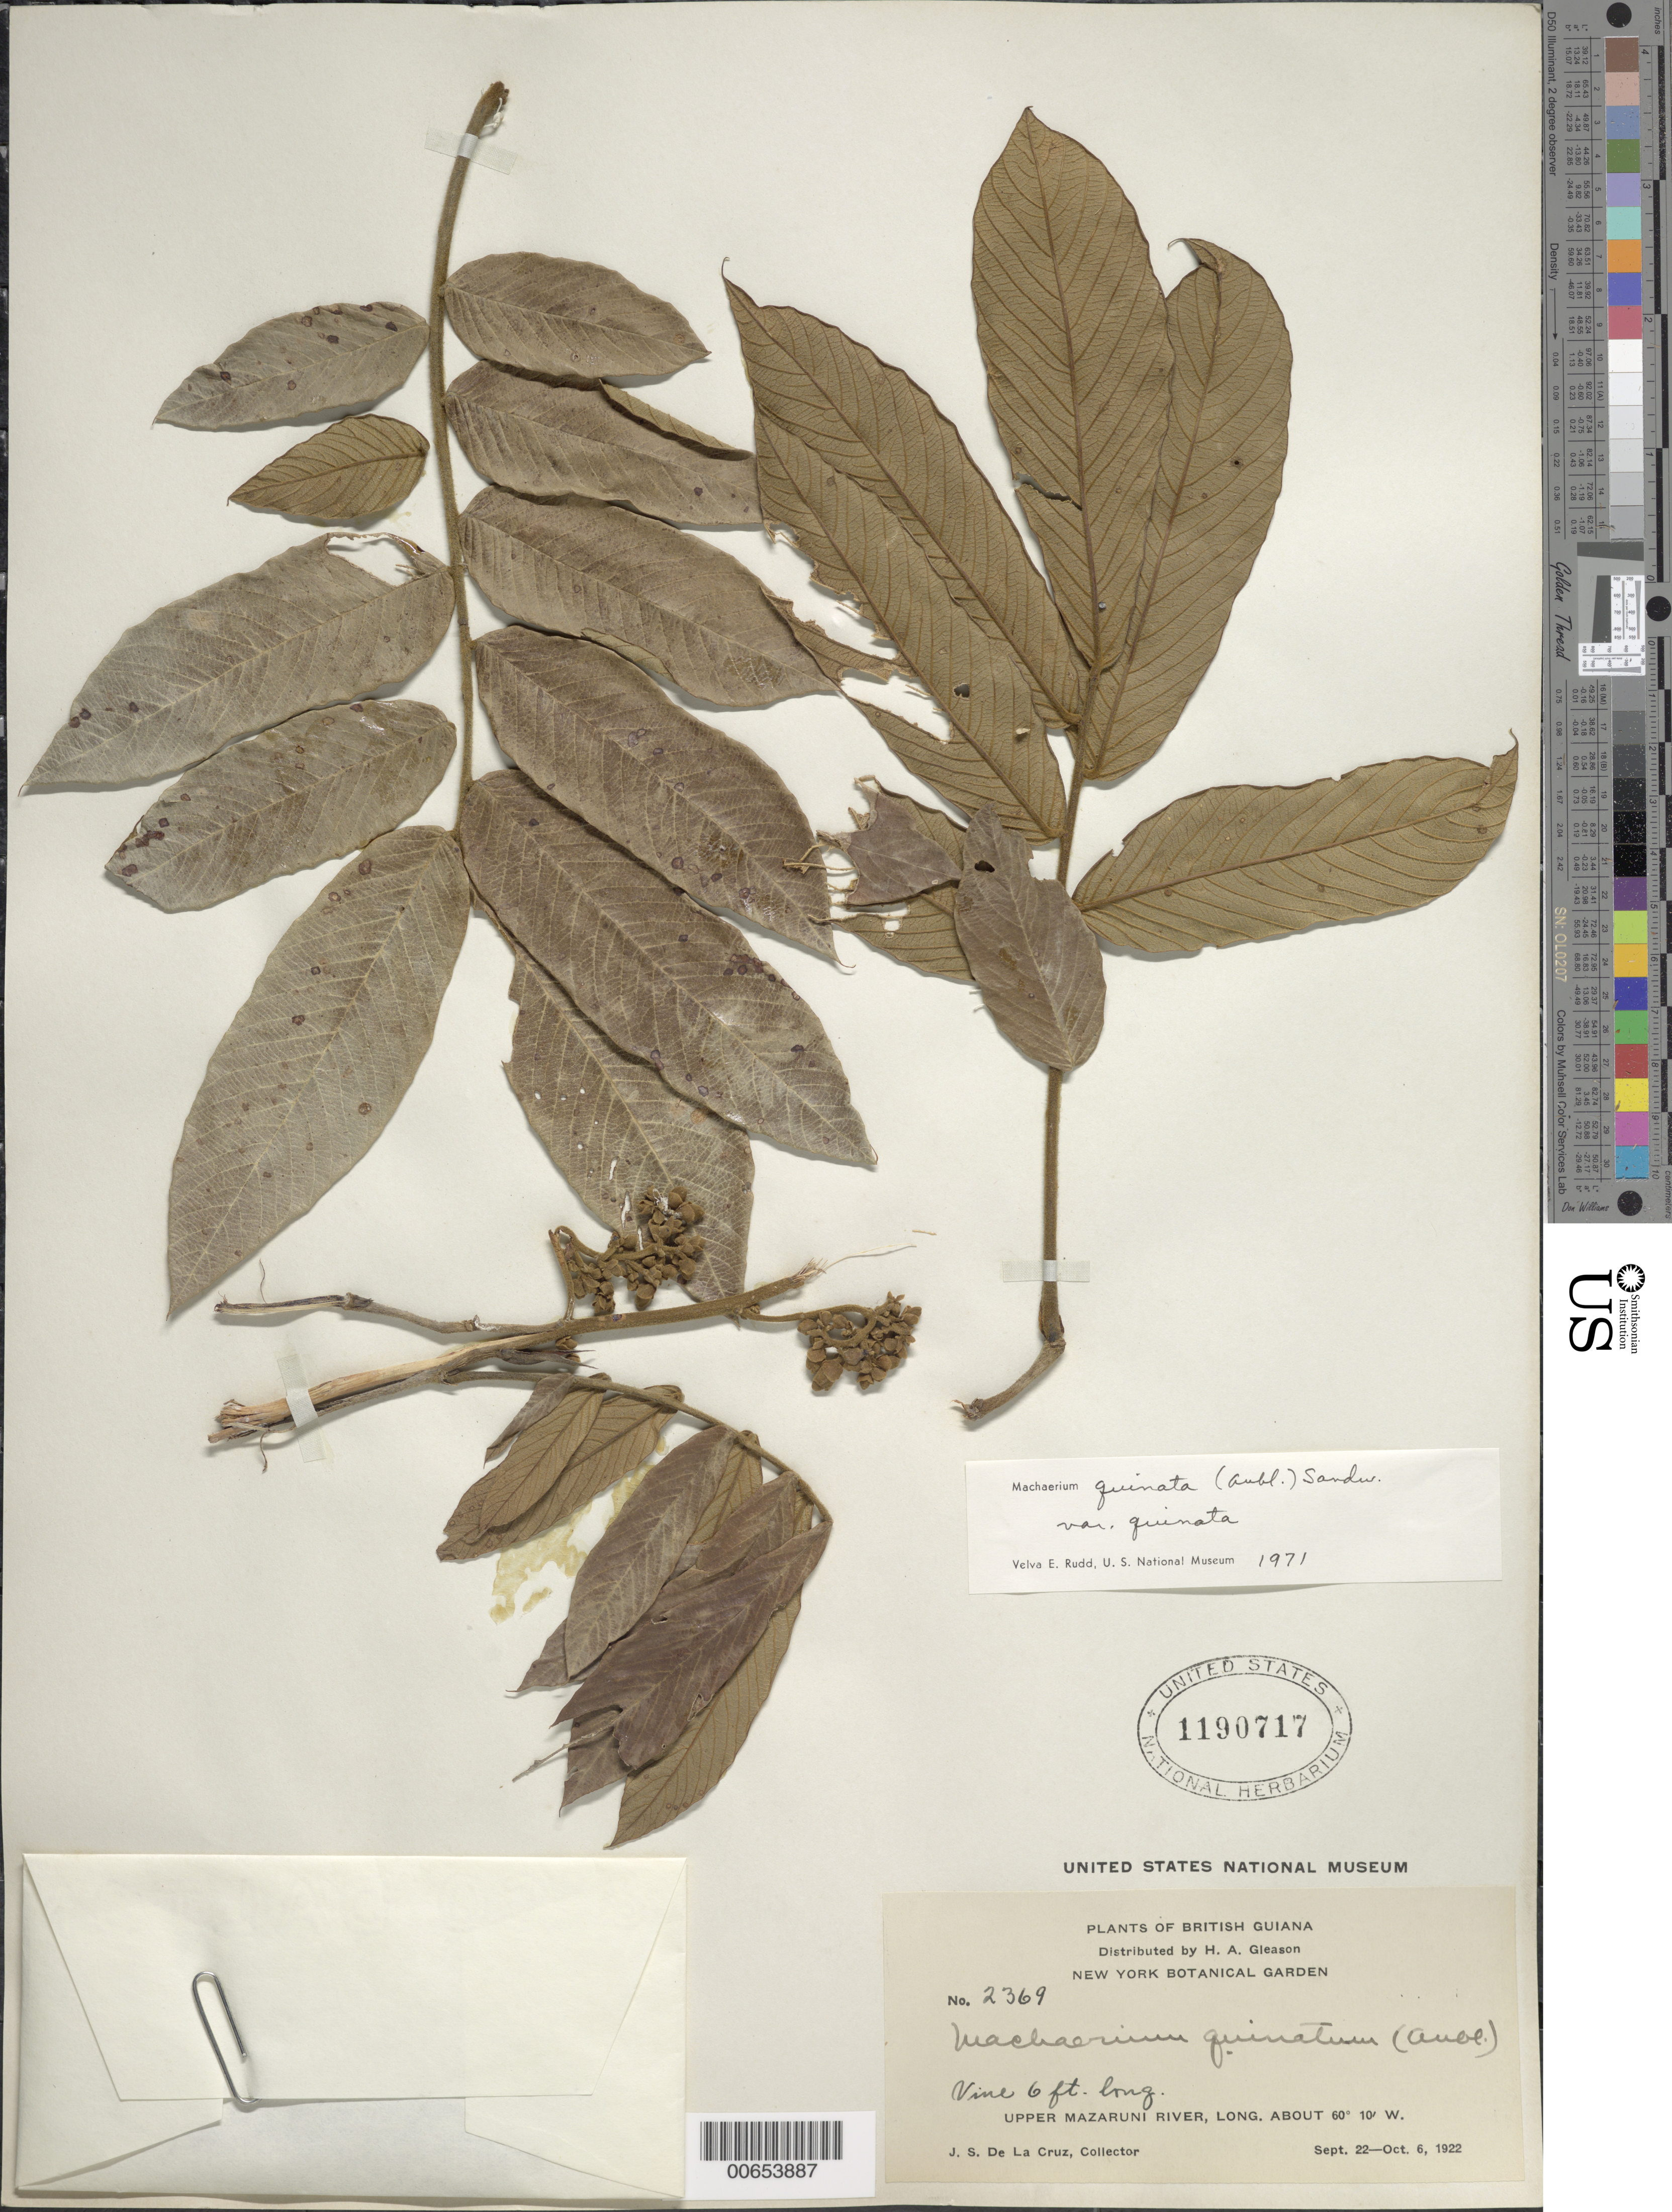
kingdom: Plantae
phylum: Tracheophyta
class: Magnoliopsida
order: Fabales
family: Fabaceae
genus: Machaerium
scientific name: Machaerium quinatum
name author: (Aubl.) Sandwith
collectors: J. S. de la Cruz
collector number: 2369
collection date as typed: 22-Sep-22 to 6-Oct-22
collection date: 1922-09-22/1922-10-06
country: Guyana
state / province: Cuyuni-Mazaruni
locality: Upper Mazaruni R.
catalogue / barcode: US 1190717